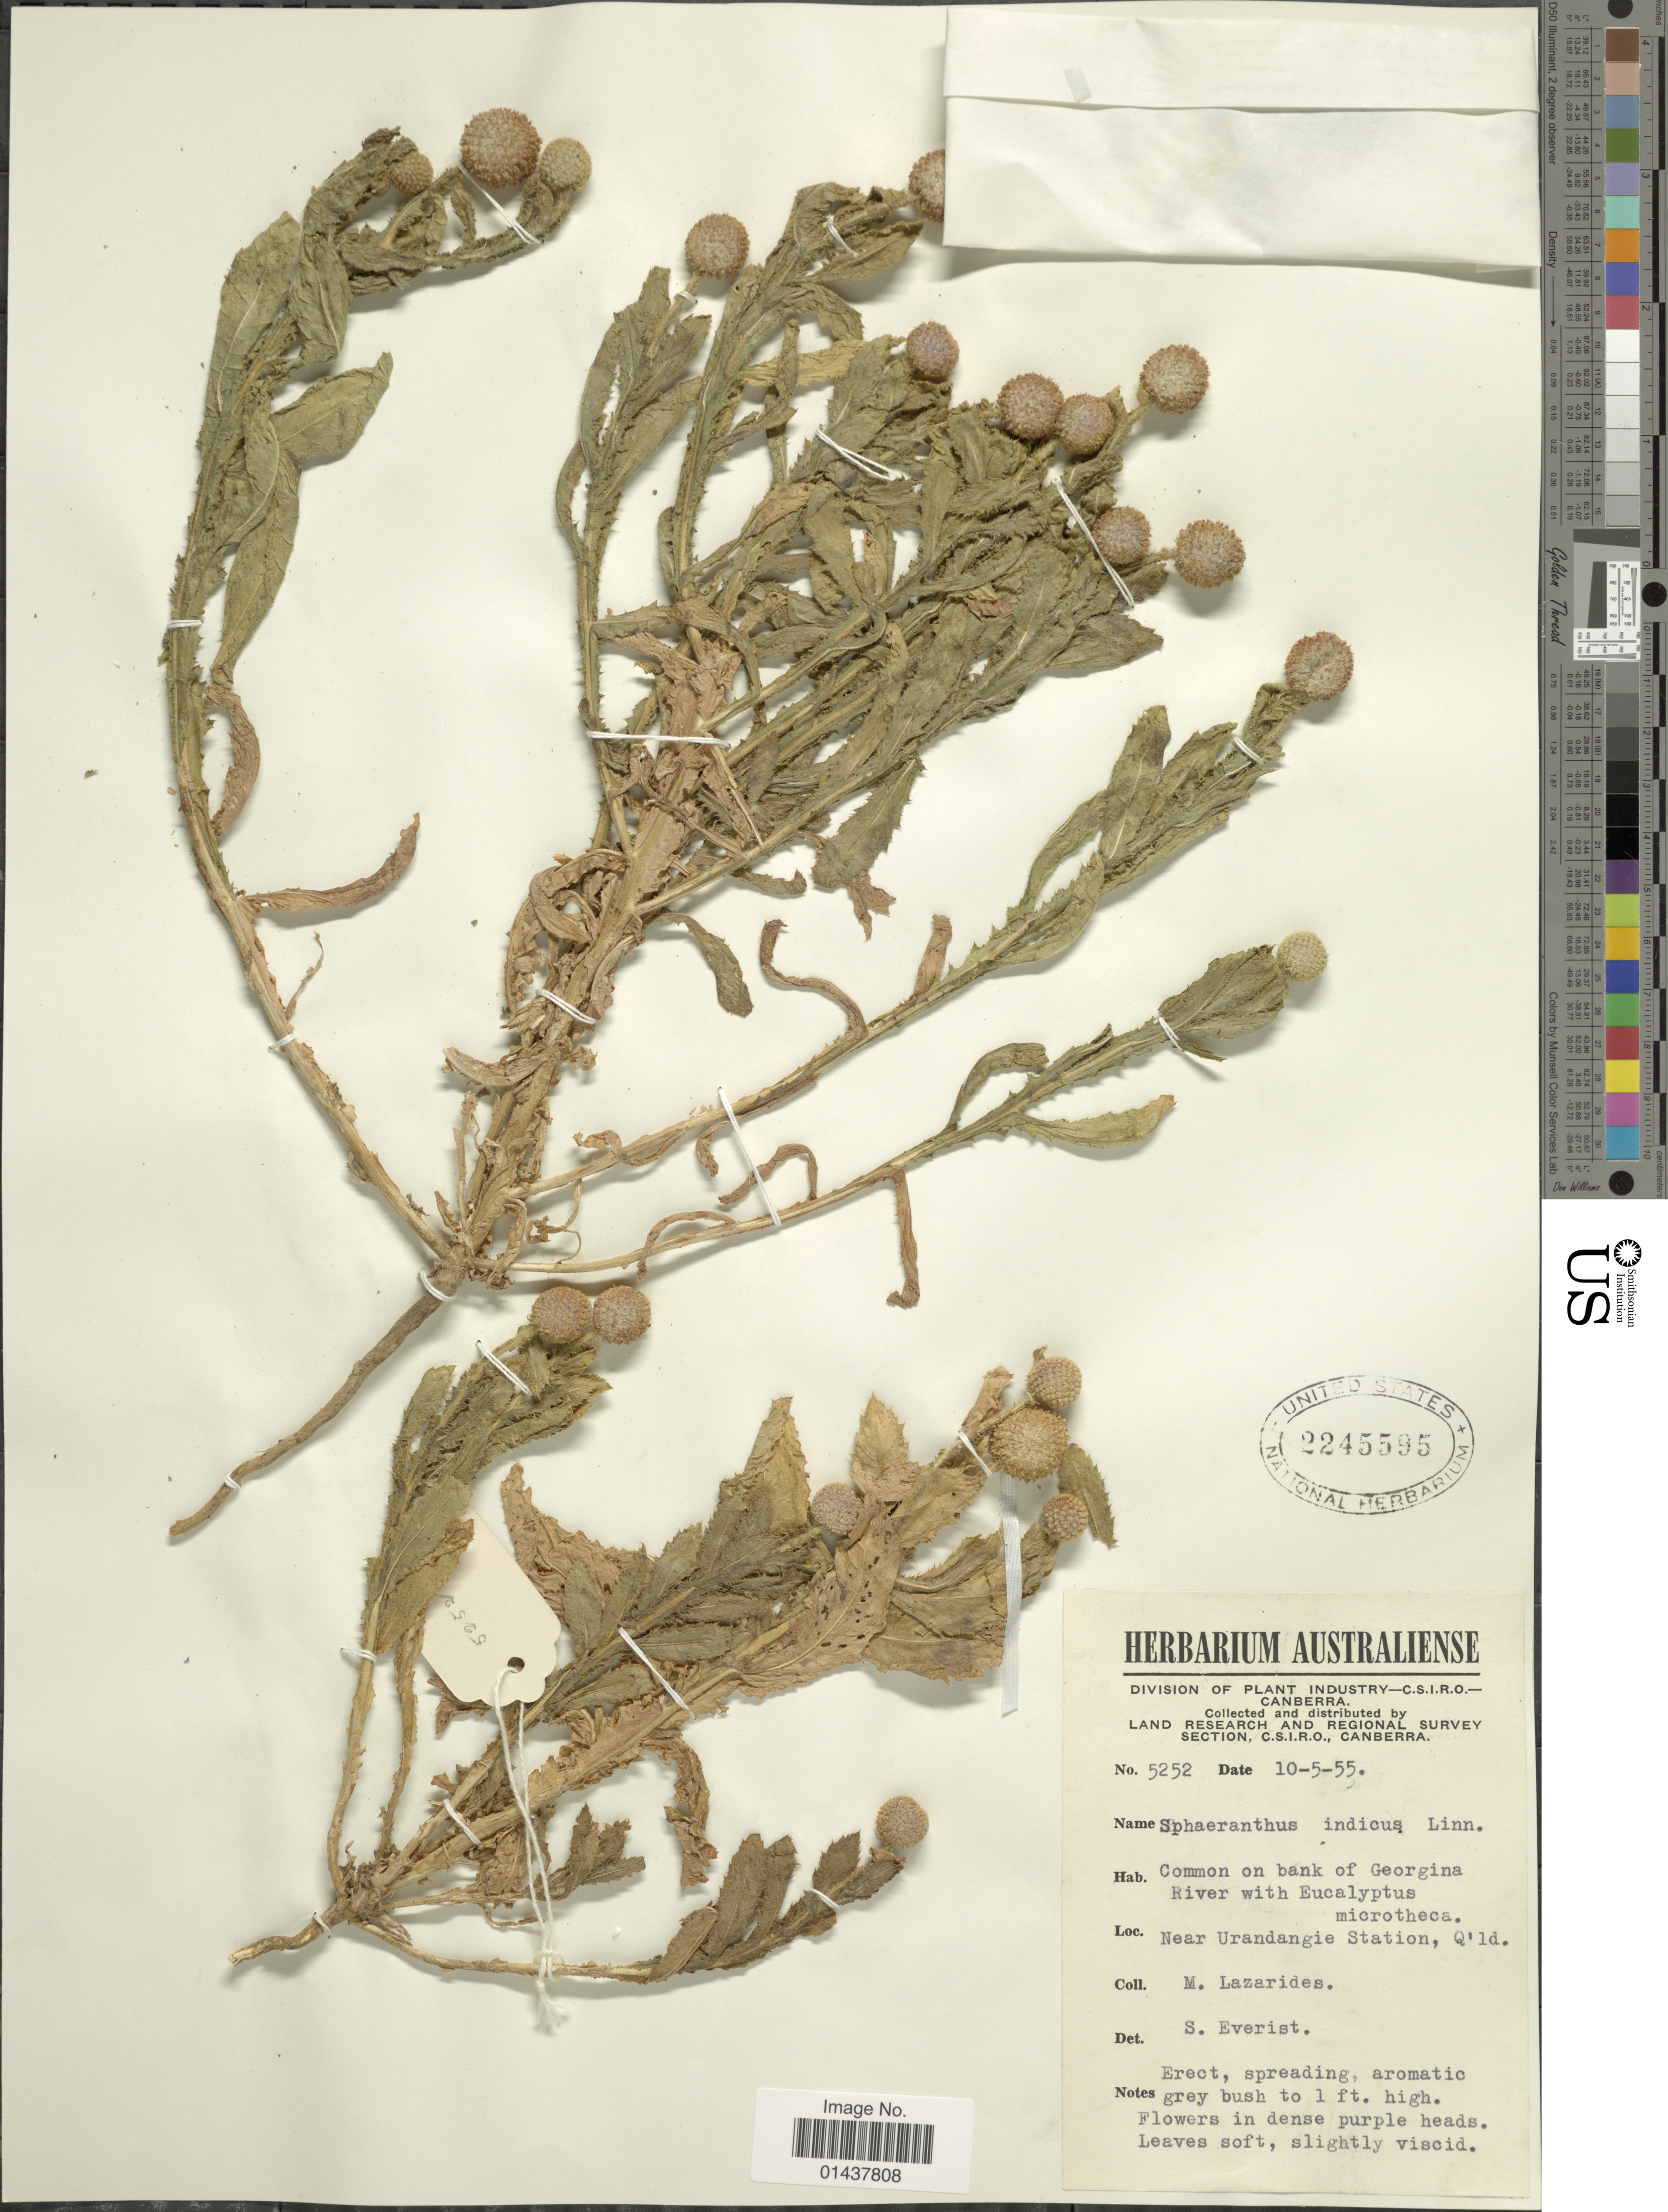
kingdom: Plantae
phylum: Tracheophyta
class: Magnoliopsida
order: Asterales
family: Asteraceae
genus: Sphaeranthus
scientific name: Sphaeranthus indicus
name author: L.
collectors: M. Lazarides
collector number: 5252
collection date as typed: Transcribed d/m/y: 10/5/55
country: Australia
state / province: Queensland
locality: Common on bank of Georgina River with Eucalyptus microtheca, Near Urandangie Station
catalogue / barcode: US 2245595